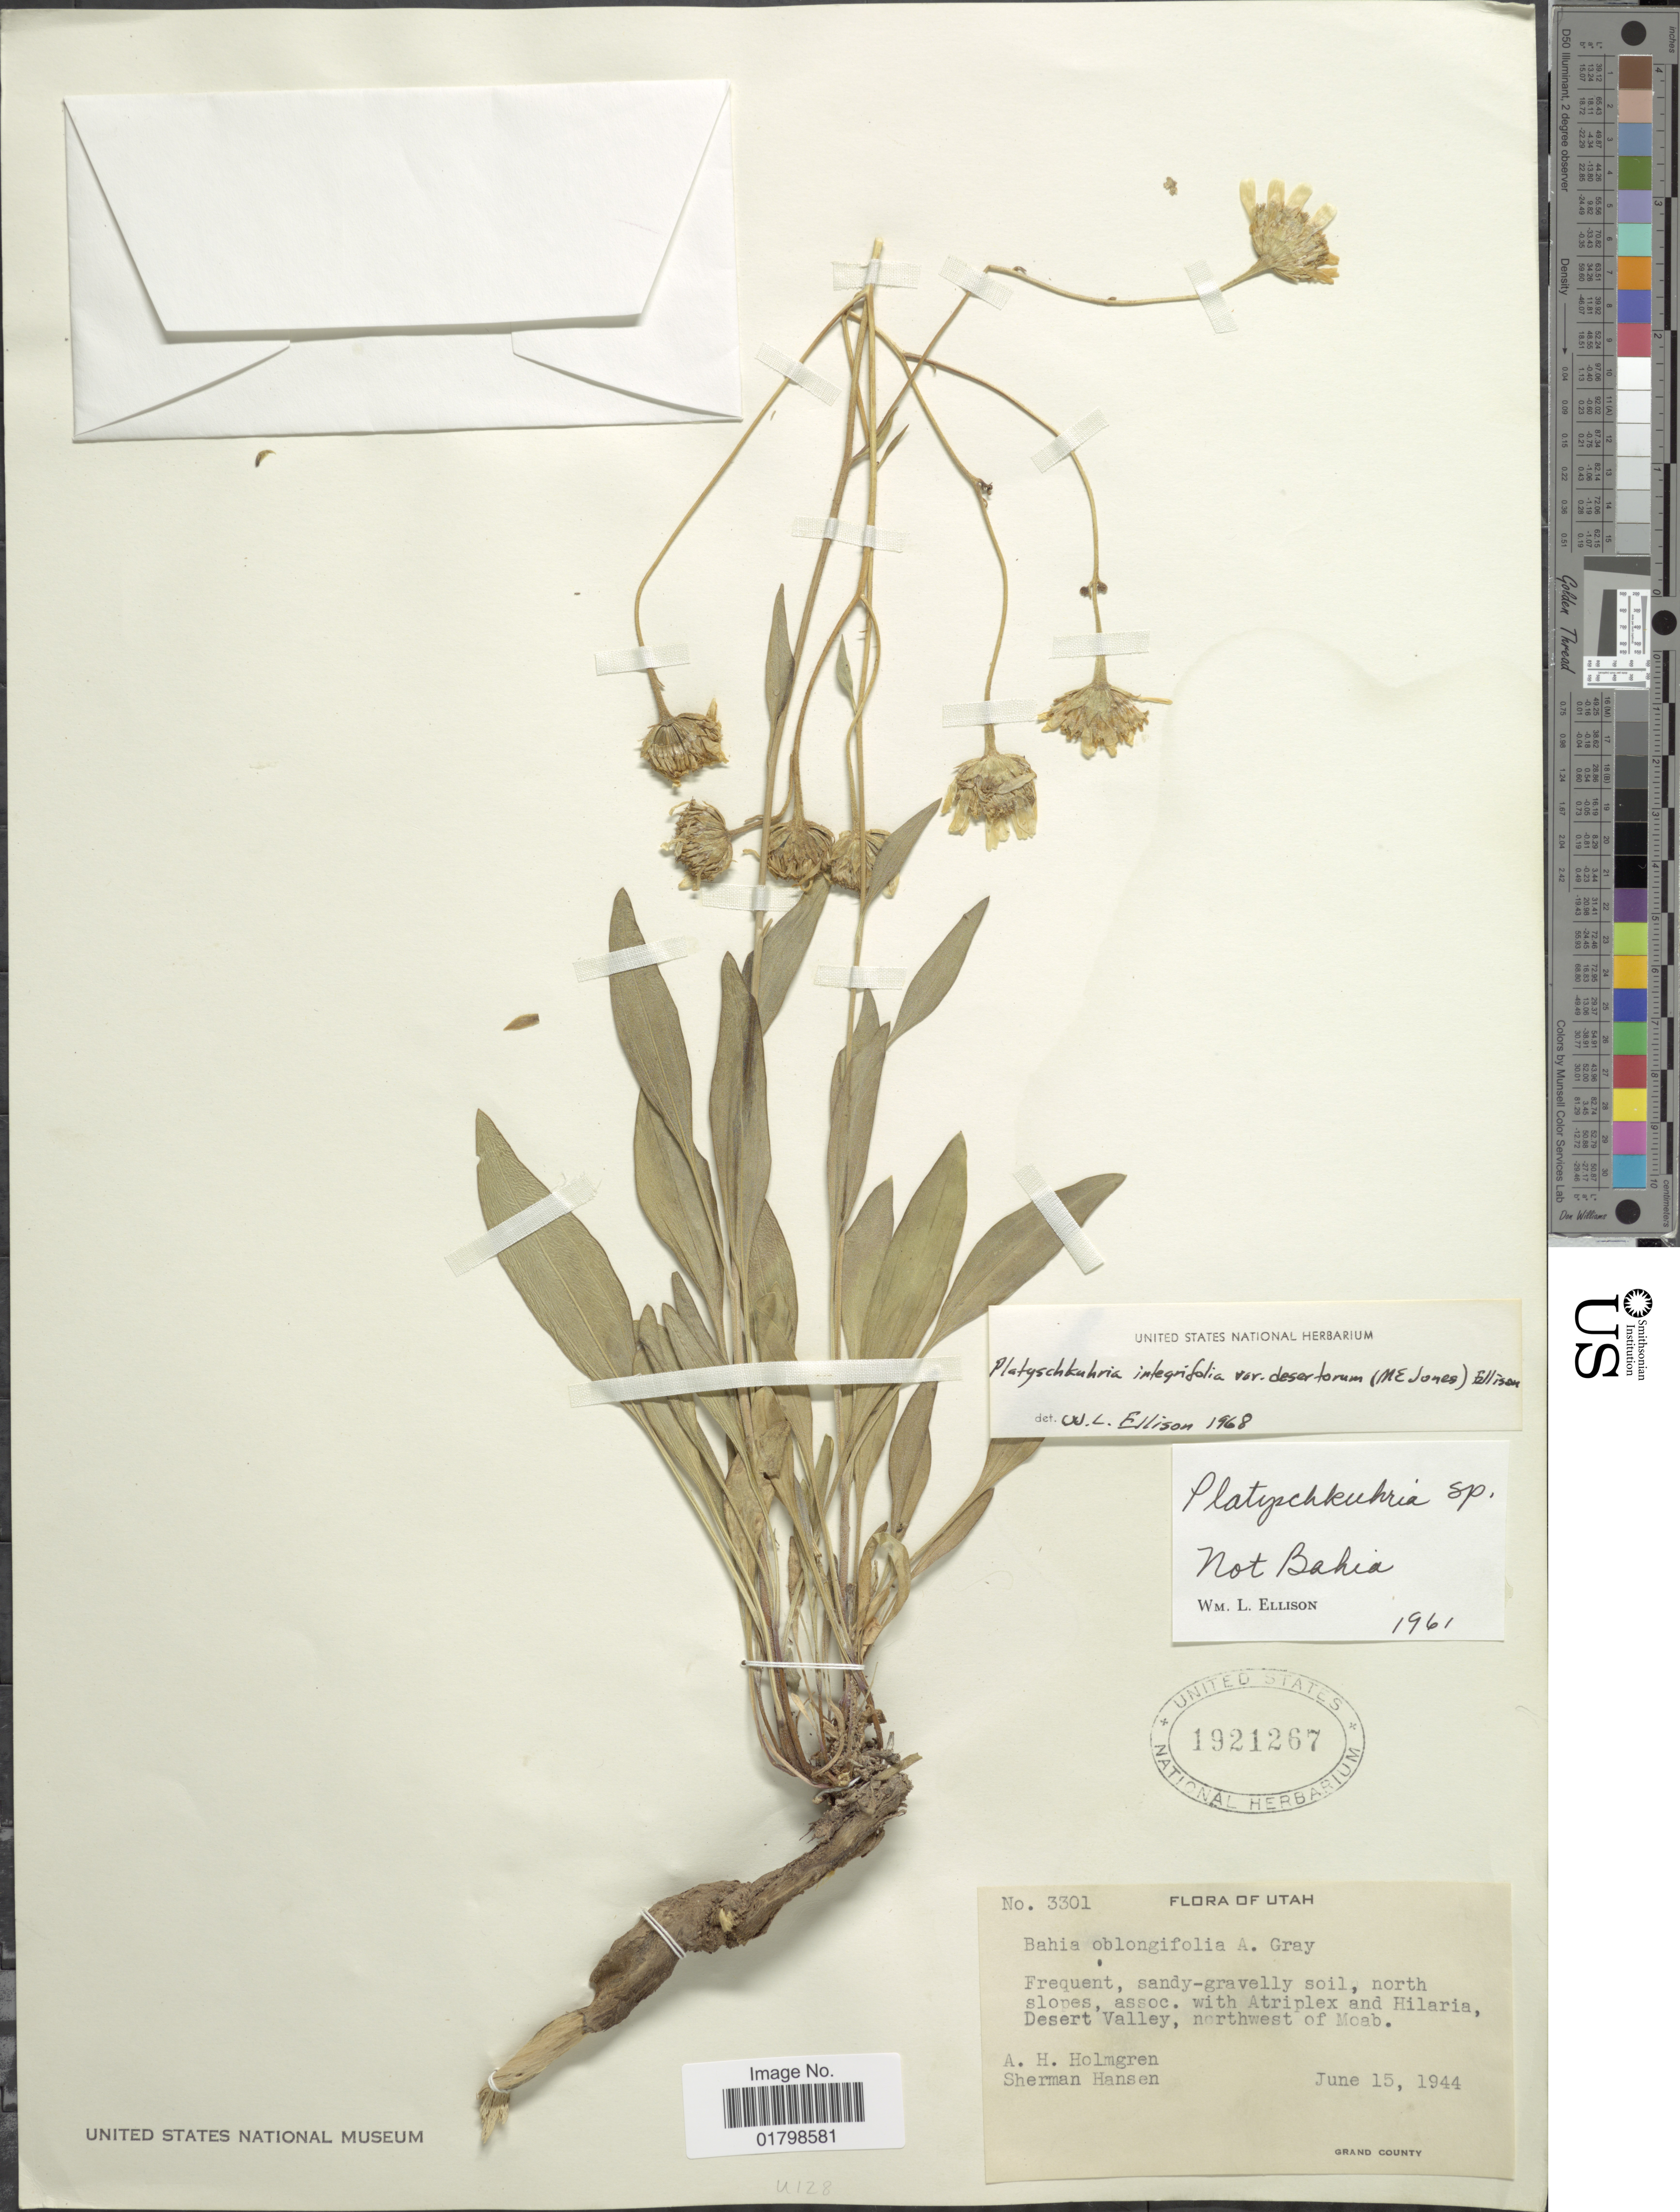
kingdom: Plantae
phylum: Tracheophyta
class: Magnoliopsida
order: Asterales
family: Asteraceae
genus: Platyschkuhria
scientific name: Platyschkuhria integrifolia var. desertorum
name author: (M.E. Jones) Ellison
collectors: A. H. Holmgren & S. Hansen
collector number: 3301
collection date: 1944-06-15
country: United States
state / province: Utah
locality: Desert Valley, northwest of Moab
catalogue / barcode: US 1921267